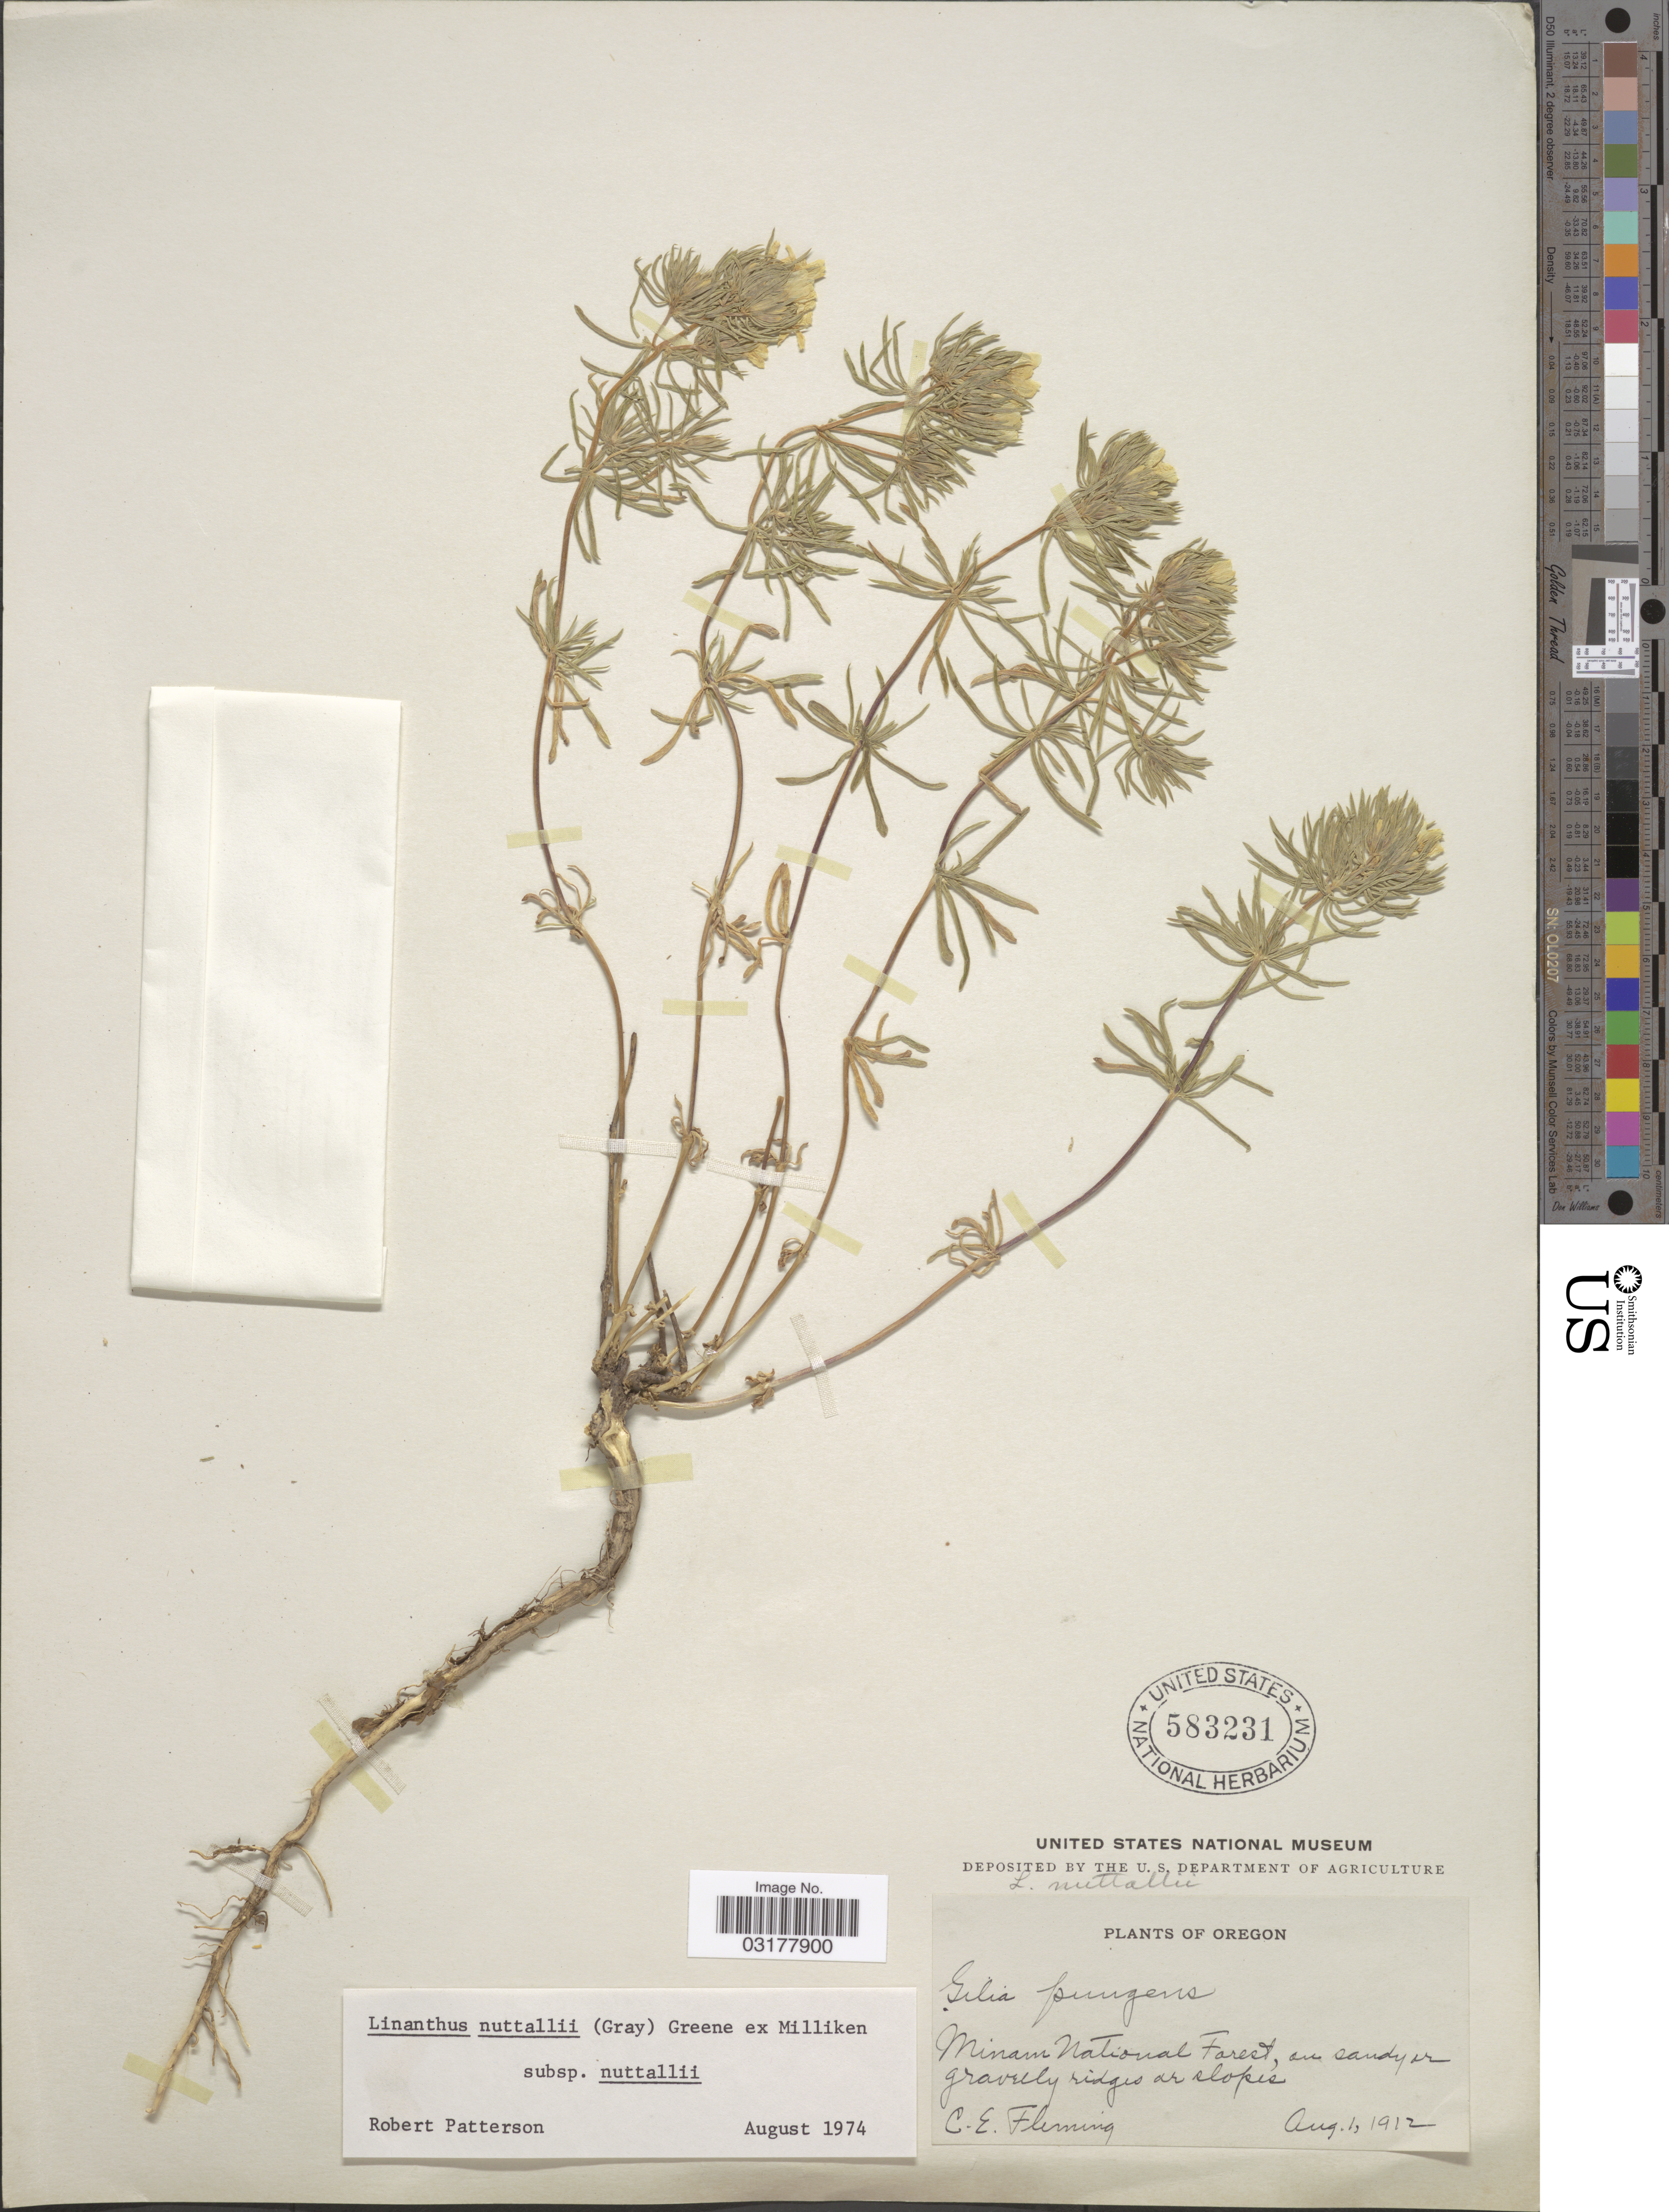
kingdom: Plantae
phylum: Tracheophyta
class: Magnoliopsida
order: Ericales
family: Polemoniaceae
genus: Leptosiphon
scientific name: Leptosiphon nuttallii subsp. nuttallii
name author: (A. Gray) J.M. Porter & L.A. Johnson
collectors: C. Fleming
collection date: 1912-08-01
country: United States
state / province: Oregon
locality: Minam National Forest, on sandy or gravely ridges or slopes.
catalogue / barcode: US 583231